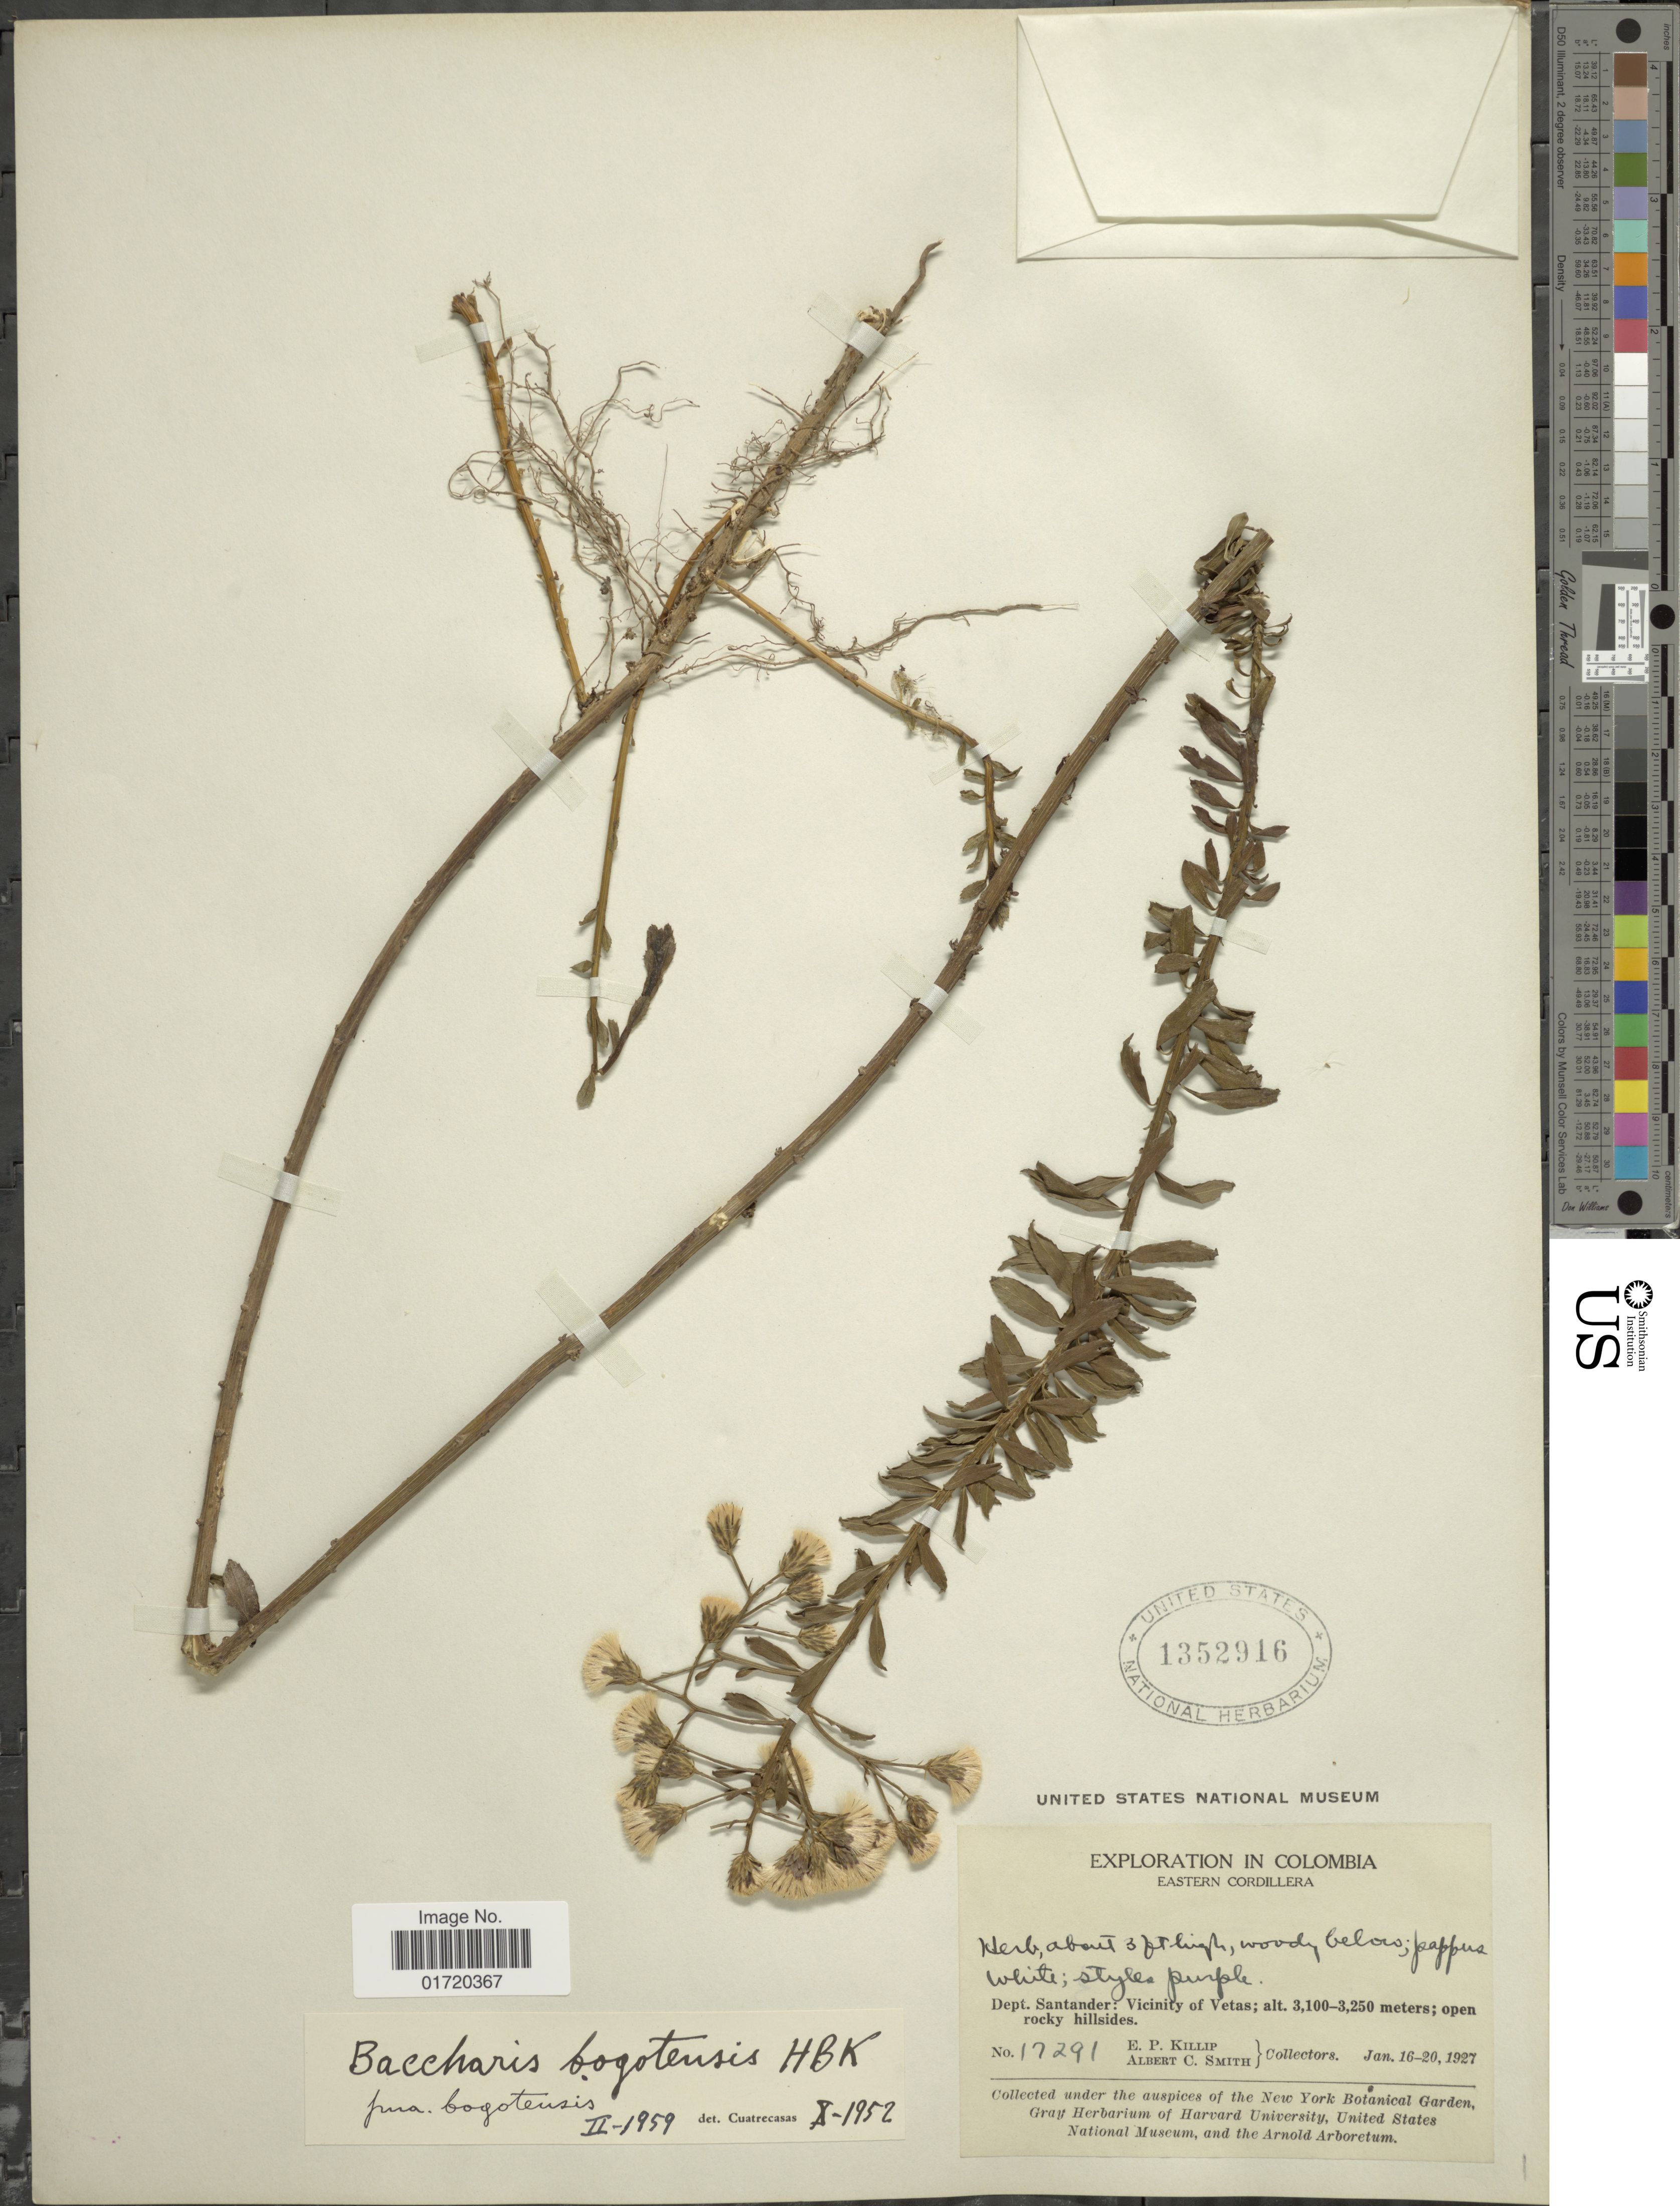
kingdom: Plantae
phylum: Tracheophyta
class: Magnoliopsida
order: Asterales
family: Asteraceae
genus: Baccharis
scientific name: Baccharis bogotensis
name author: Kunth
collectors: E. P. Killip & A. C. Smith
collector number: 17291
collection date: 1927-01-16/1927-01-20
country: Colombia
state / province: Santander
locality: Vicinity of Vetas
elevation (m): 3100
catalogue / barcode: US 1352916